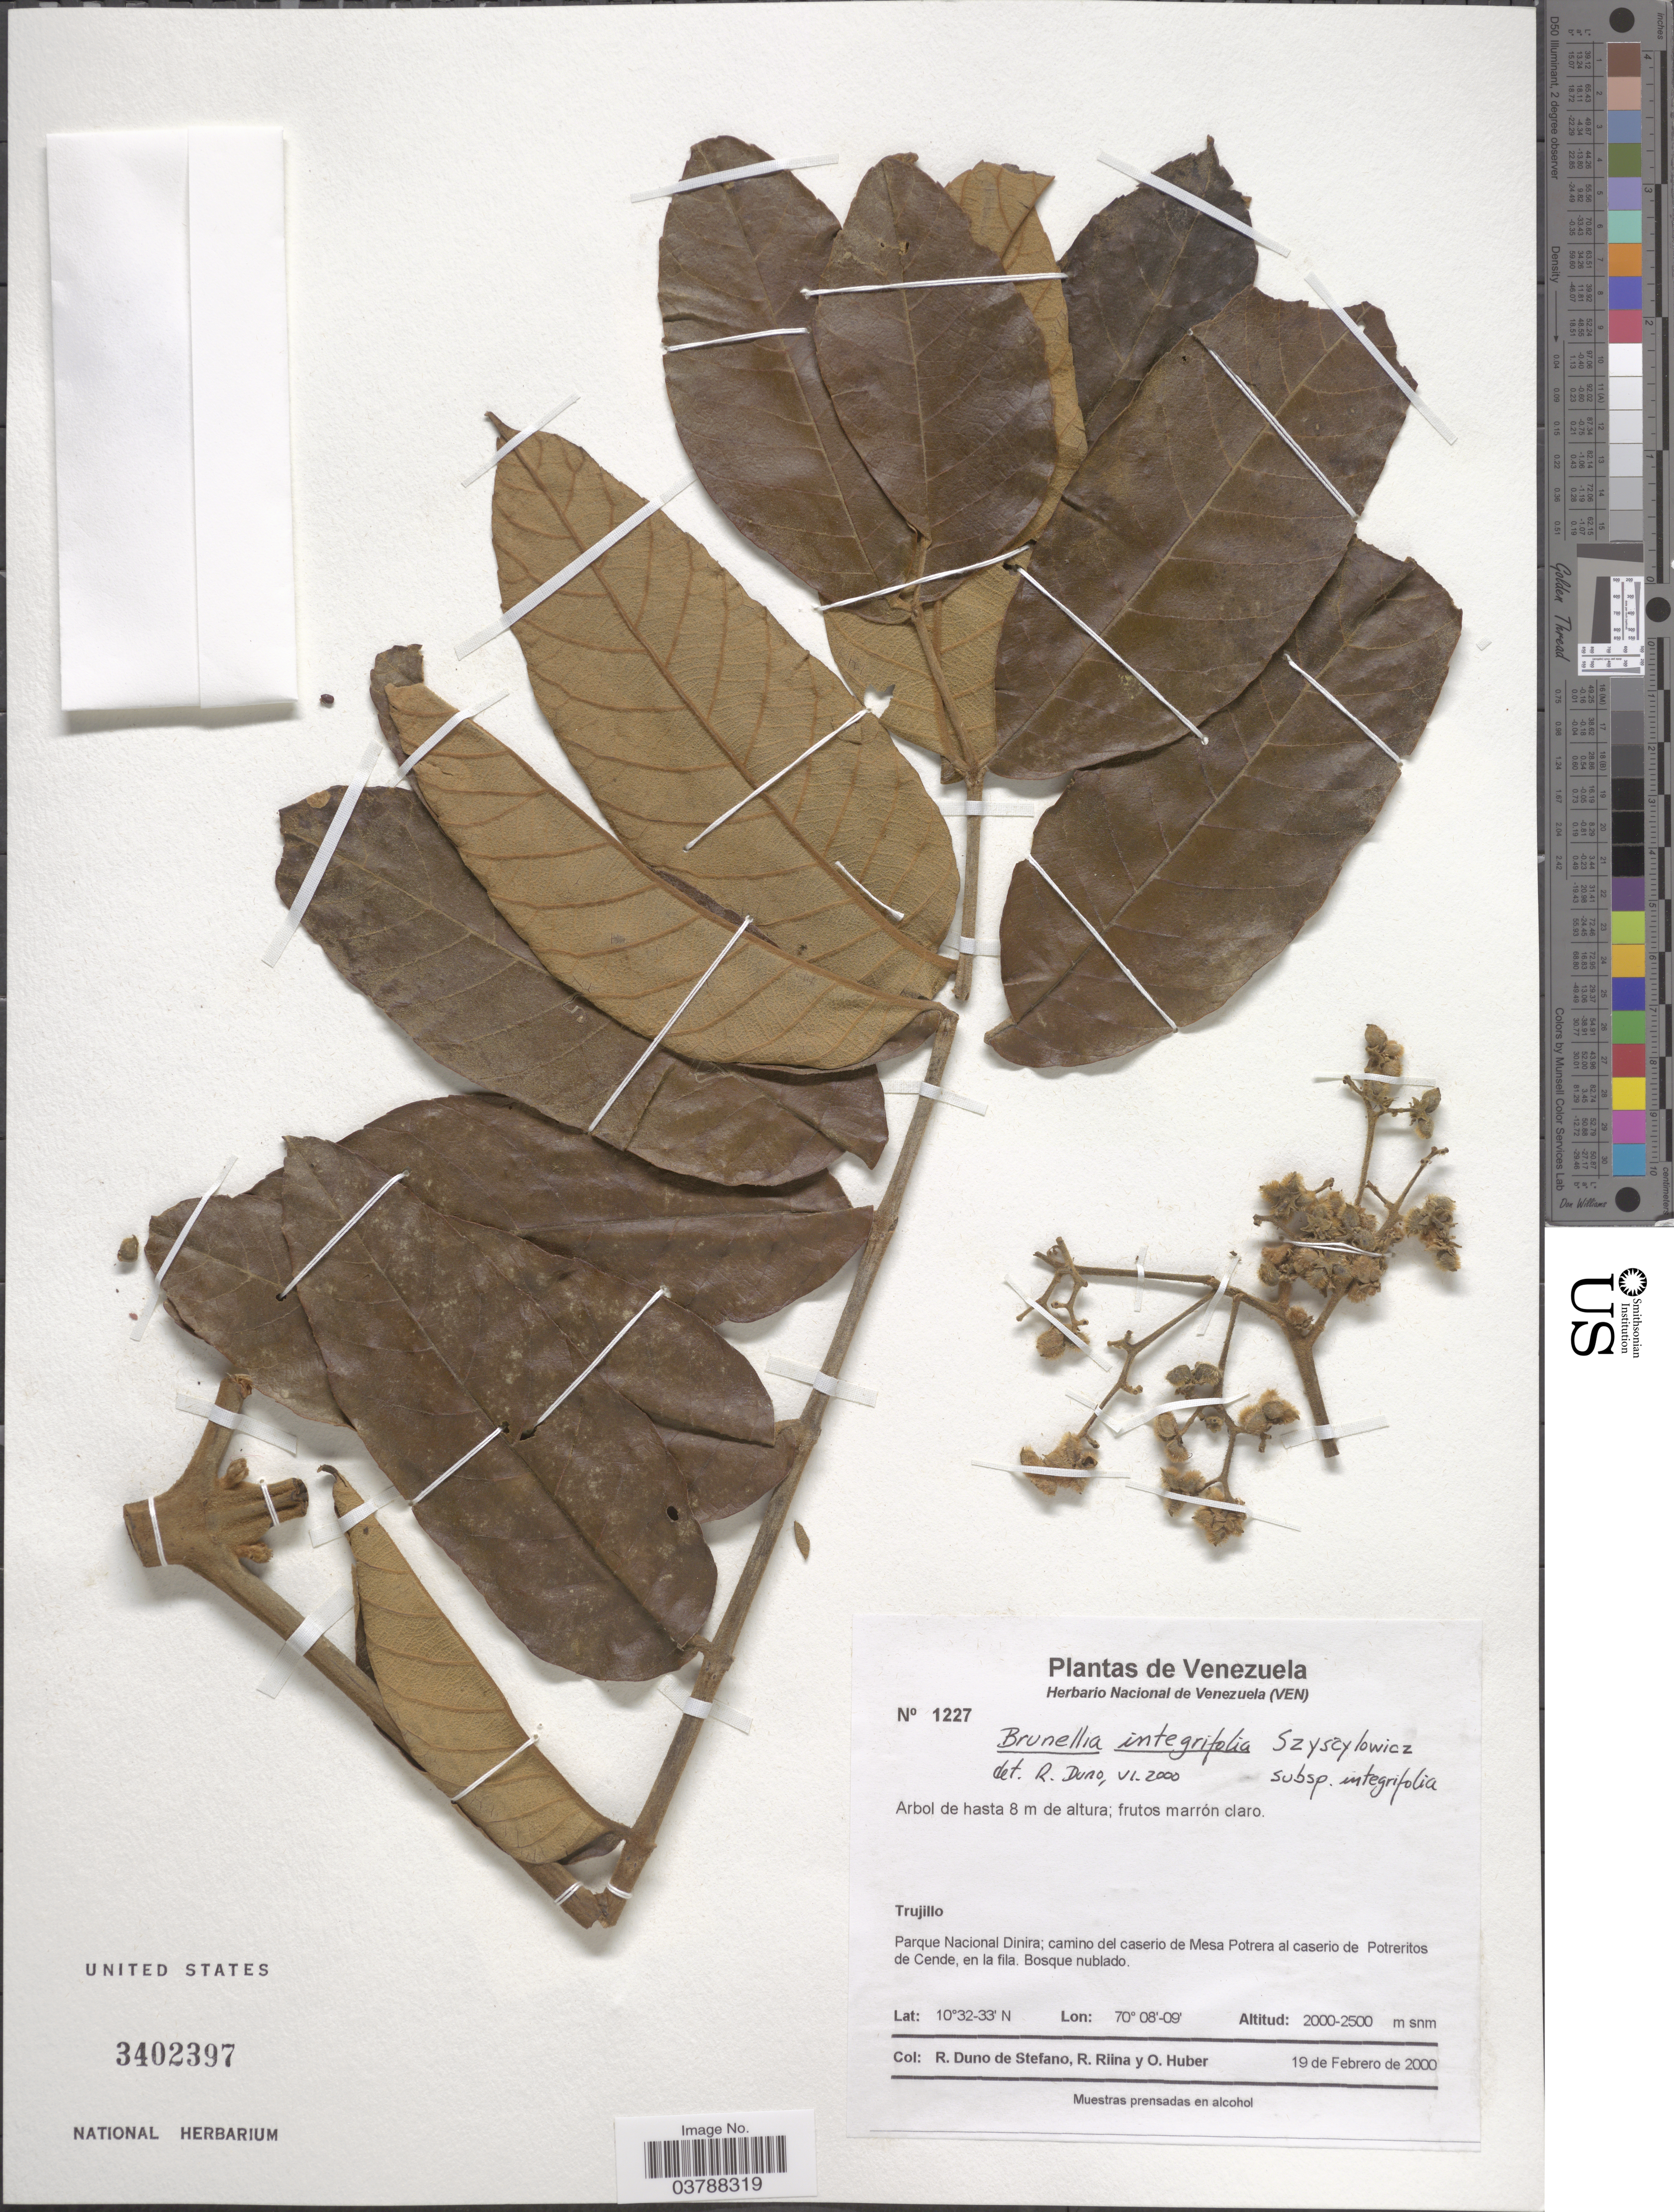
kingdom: Plantae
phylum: Tracheophyta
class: Magnoliopsida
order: Oxalidales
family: Brunelliaceae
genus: Brunellia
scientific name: Brunellia integrifolia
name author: Szyszyl.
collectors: R. Duno, R. Duno de Stefano, R. Riina & O. Huber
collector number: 1227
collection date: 2000-02-19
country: Venezuela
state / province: Trujillo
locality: Parque Nacional Dinira; camino del caserio de Mesa Potrera al caserio de Potreritos de Cende, en la fila.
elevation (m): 2000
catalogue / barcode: US 3402397